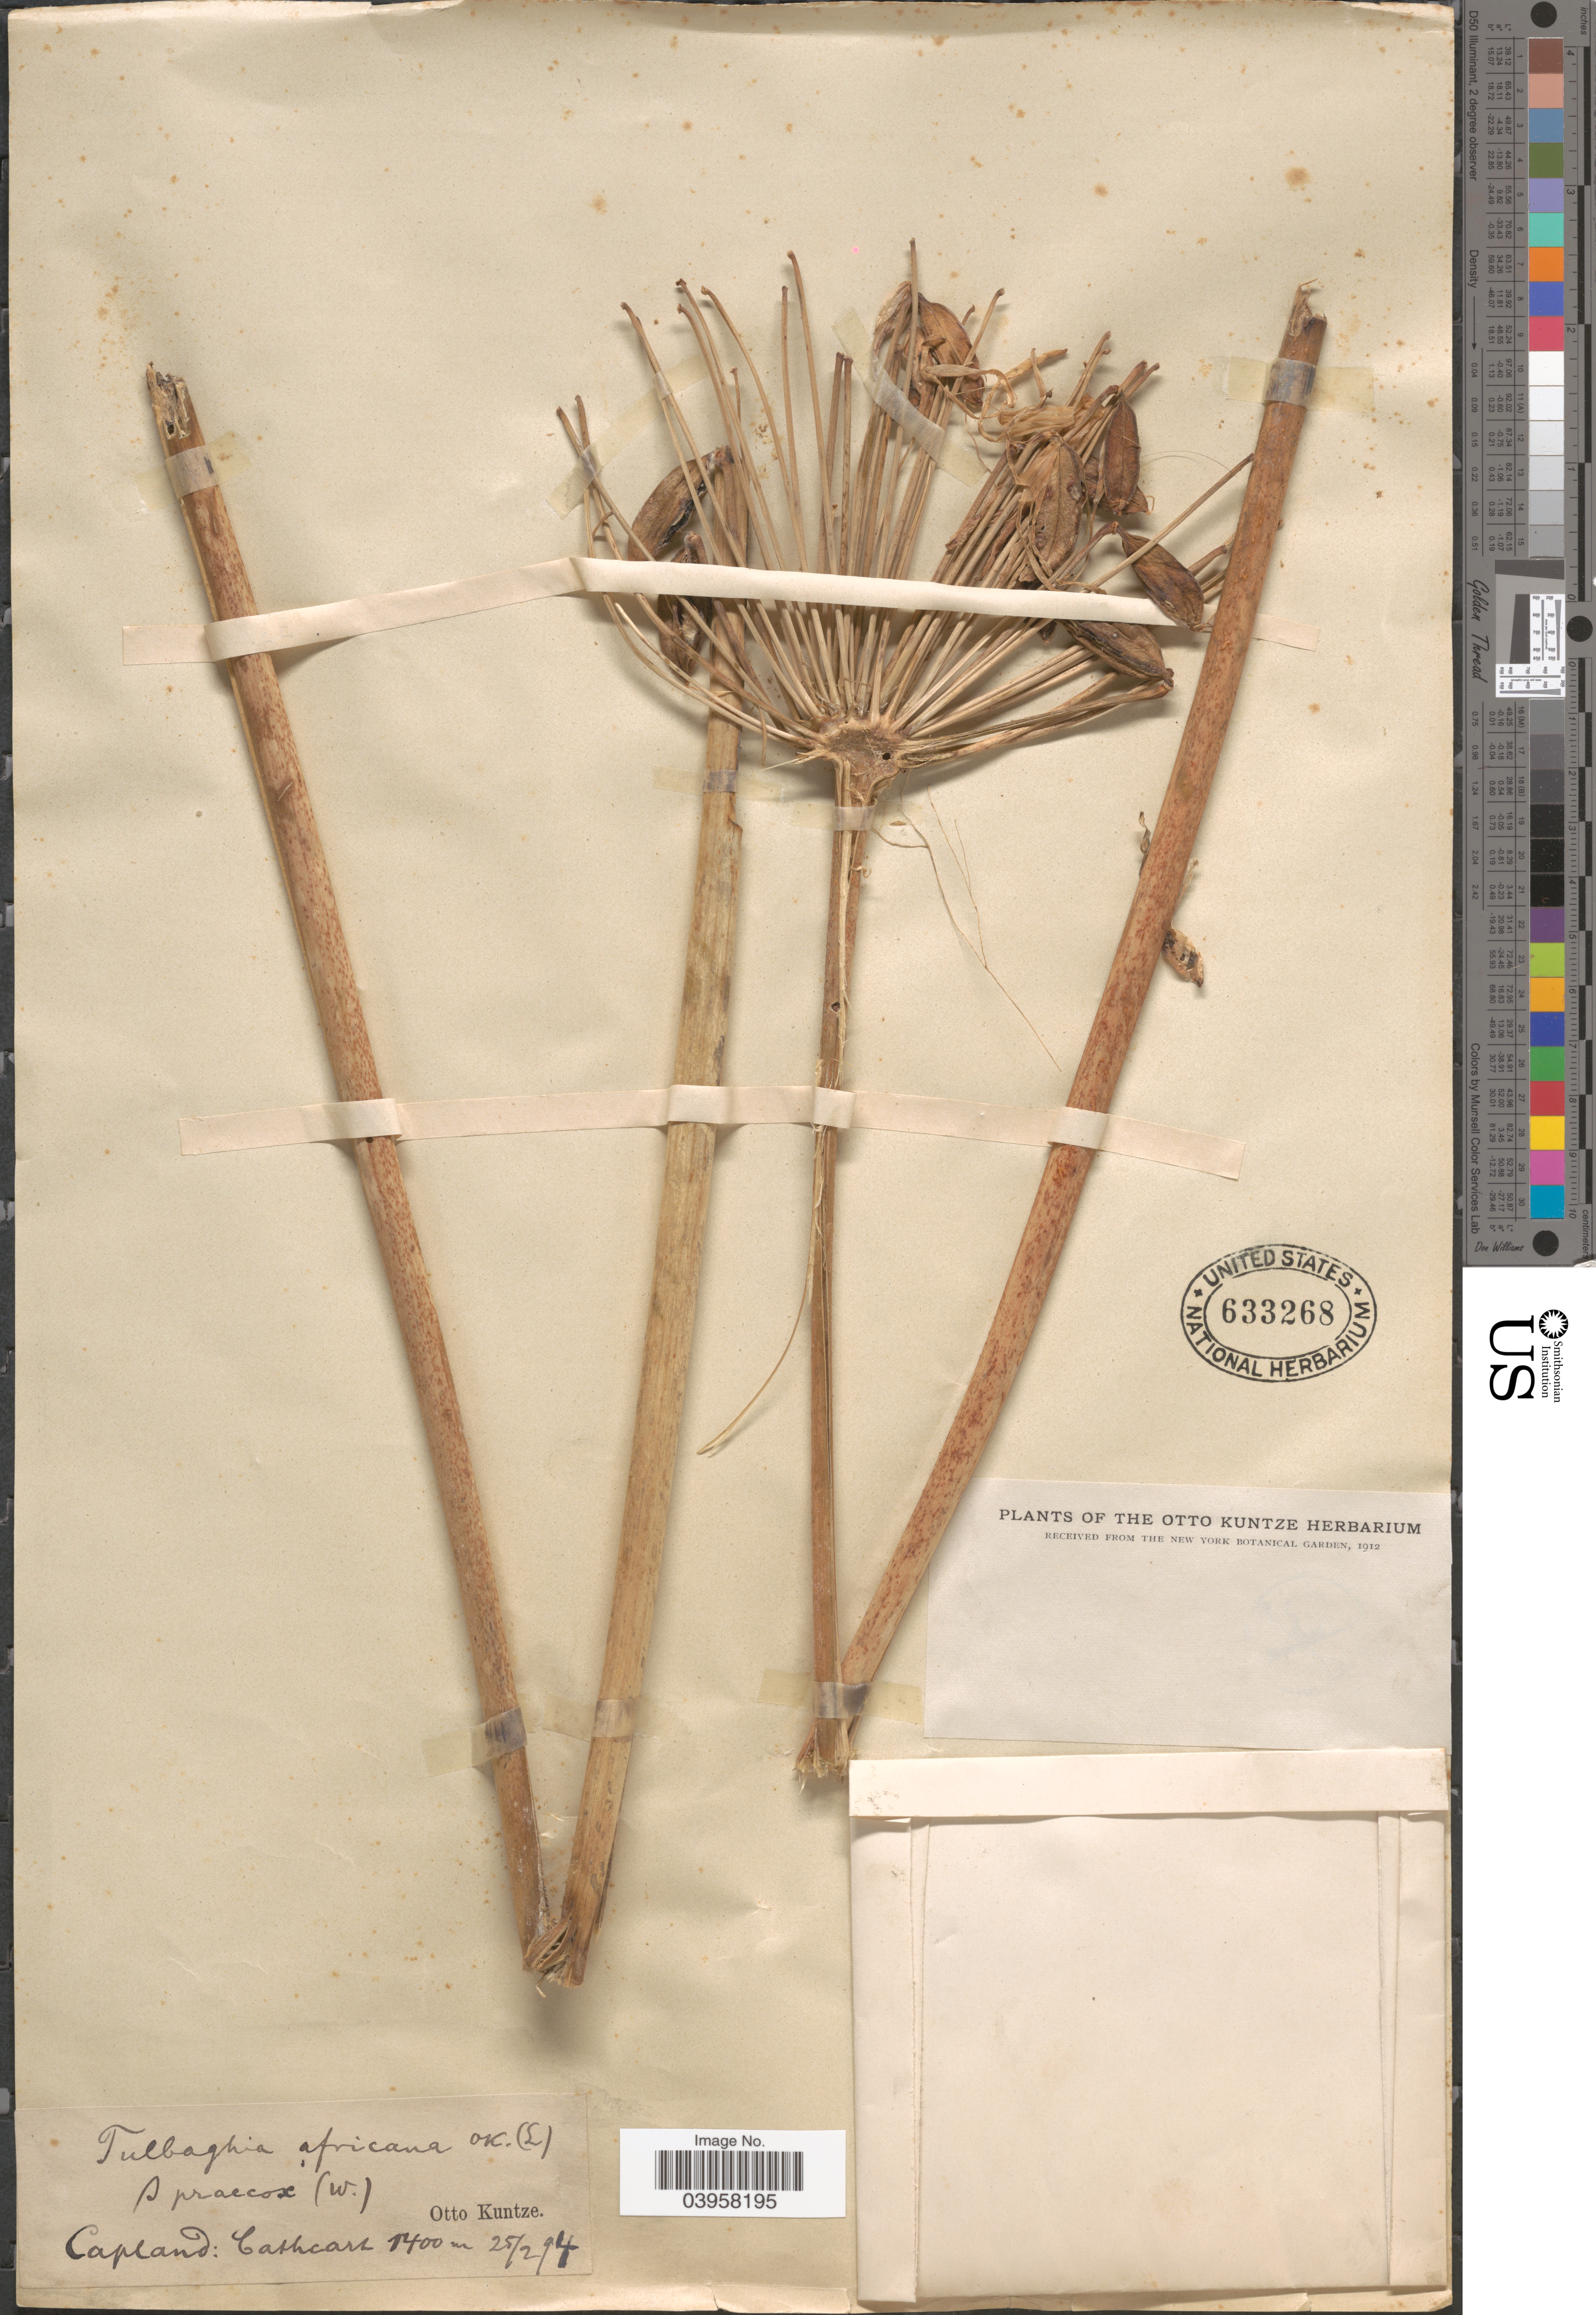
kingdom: Plantae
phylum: Tracheophyta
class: Liliopsida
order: Asparagales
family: Amaryllidaceae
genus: Tulbaghia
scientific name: Tulbaghia africana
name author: (L.) Kuntze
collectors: C.E.O. Kuntze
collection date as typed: Transcribed d/m/y: 25/2/94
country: South Africa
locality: Capland: Cathcart.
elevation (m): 1400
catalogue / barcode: US 633268